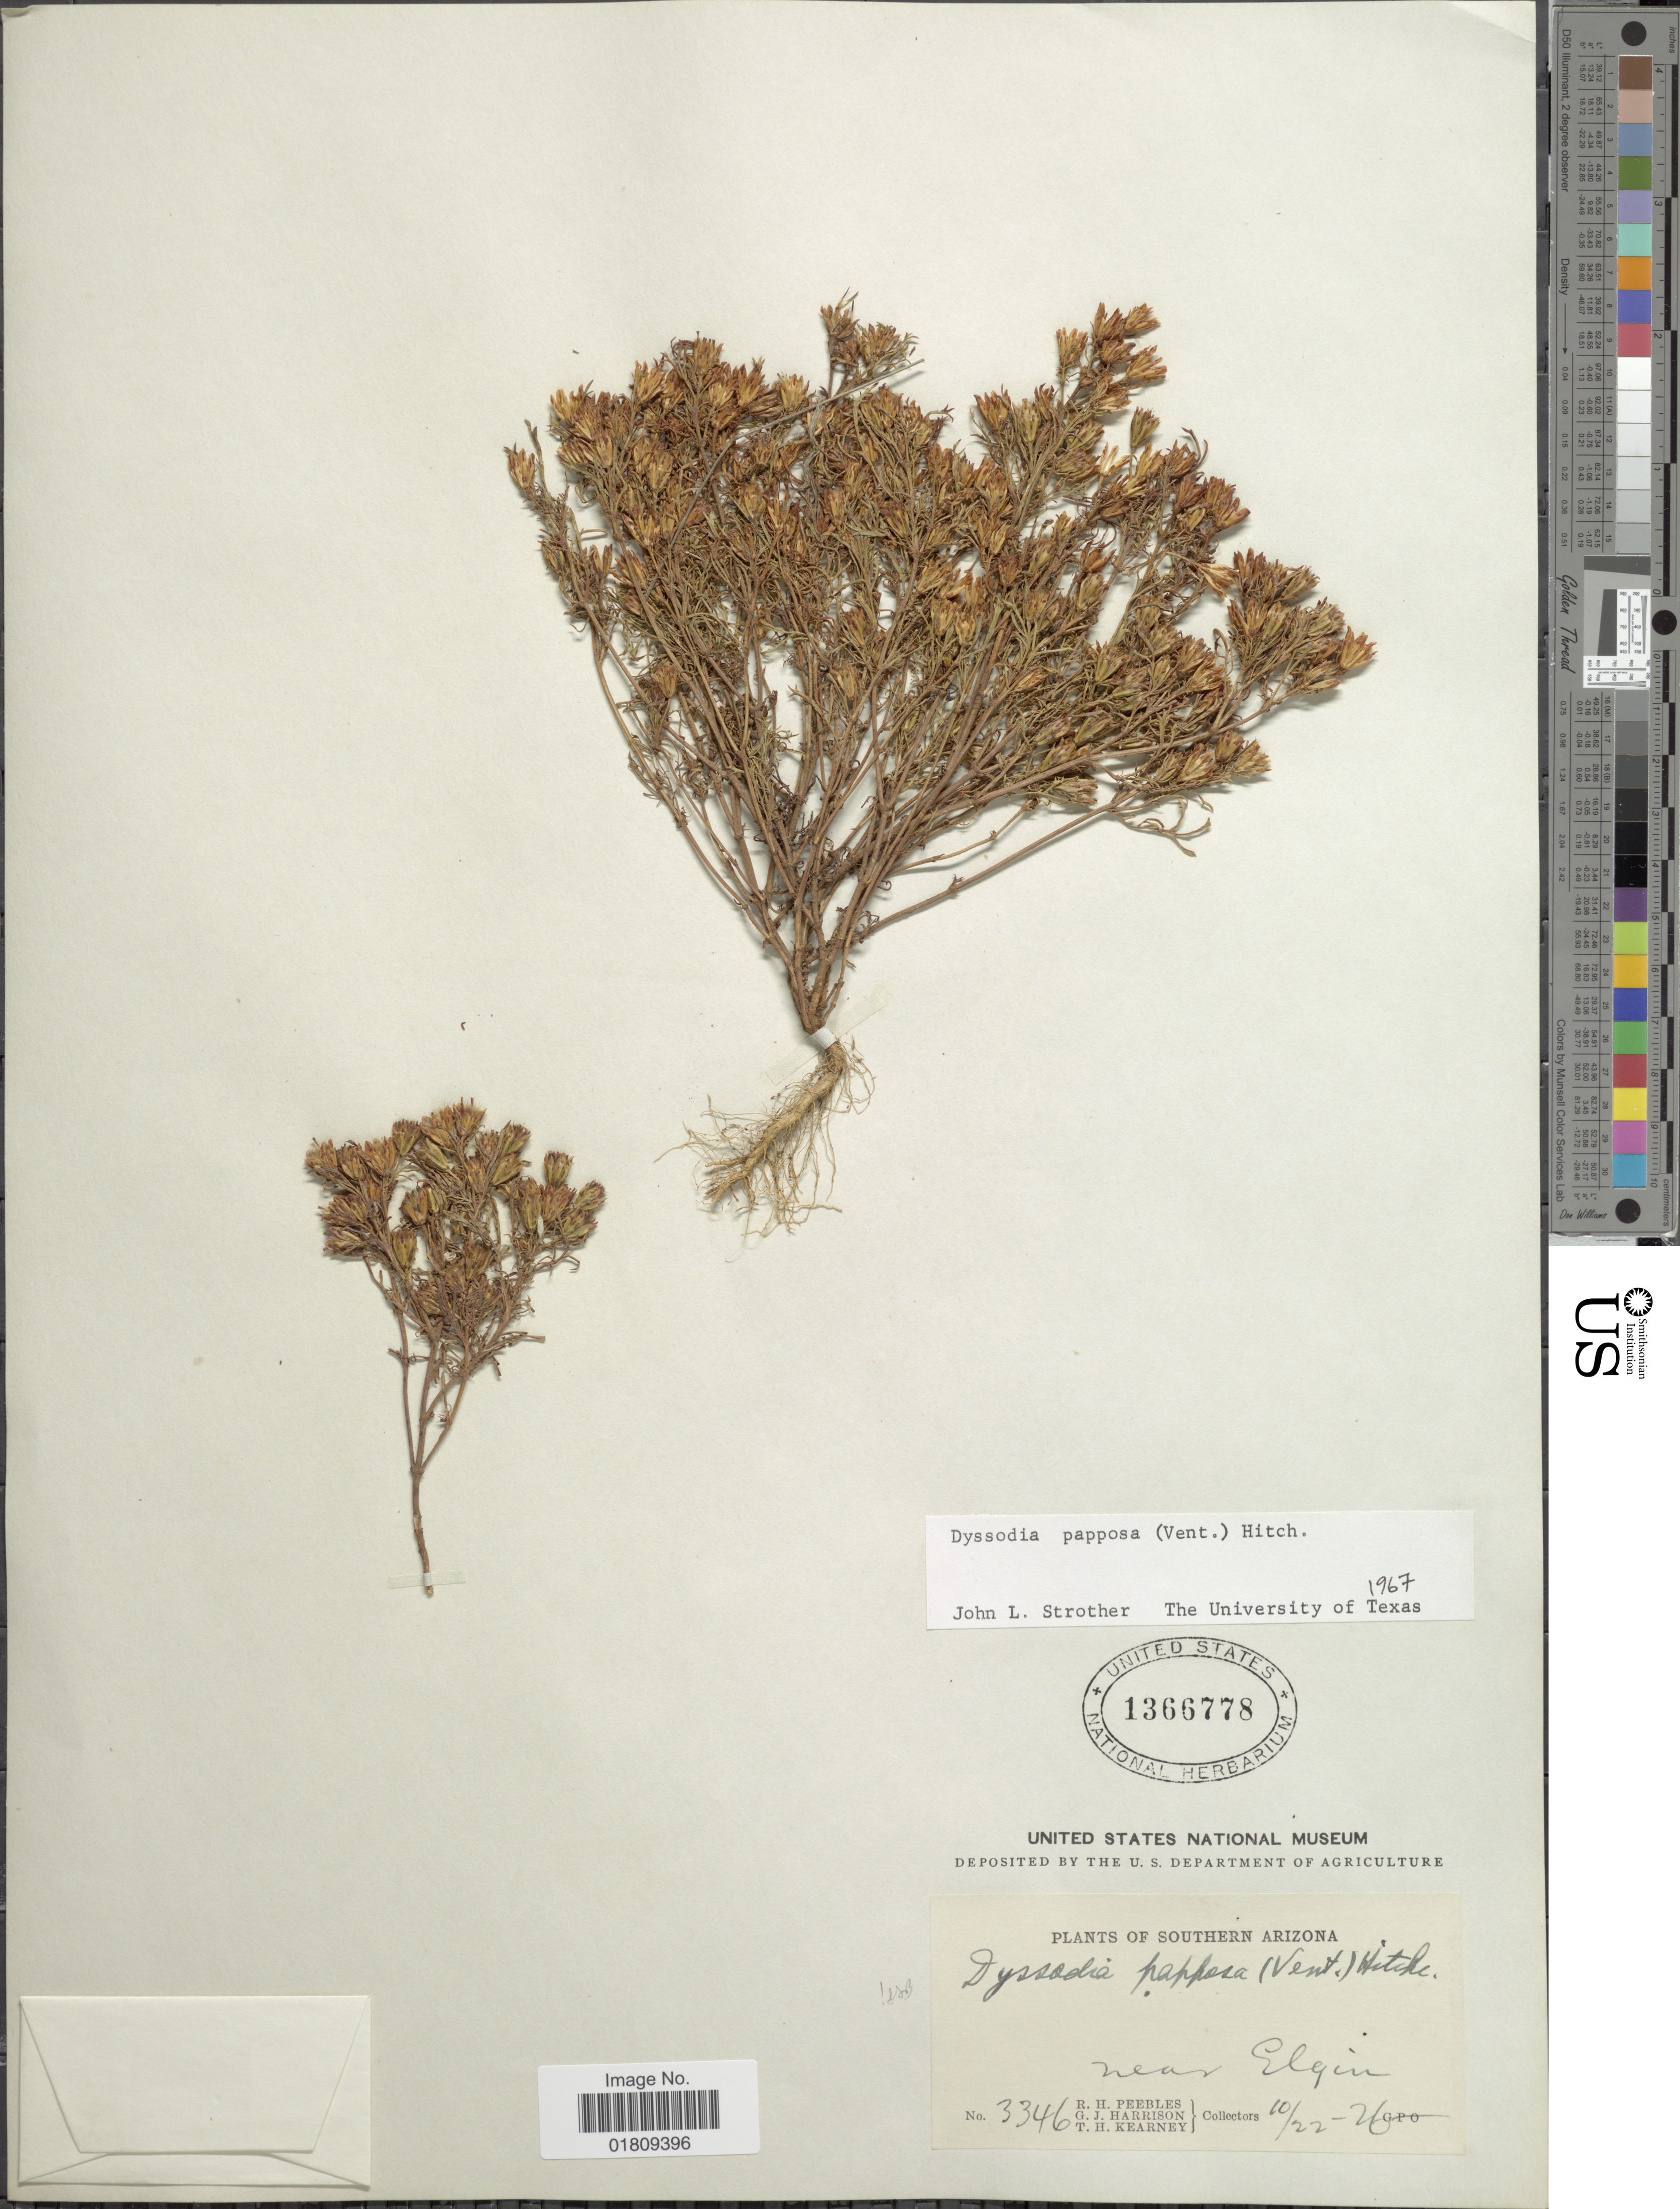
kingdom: Plantae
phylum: Tracheophyta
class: Magnoliopsida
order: Asterales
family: Asteraceae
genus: Dyssodia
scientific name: Dyssodia papposa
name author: (Vent.) Hitchc.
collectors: R. H. Peebles, G. J. Harrison & T. H. Kearney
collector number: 3346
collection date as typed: Transcribed d/m/y: 22/10/26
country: United States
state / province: Arizona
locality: Southern Arizona, near Elgin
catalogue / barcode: US 1366778